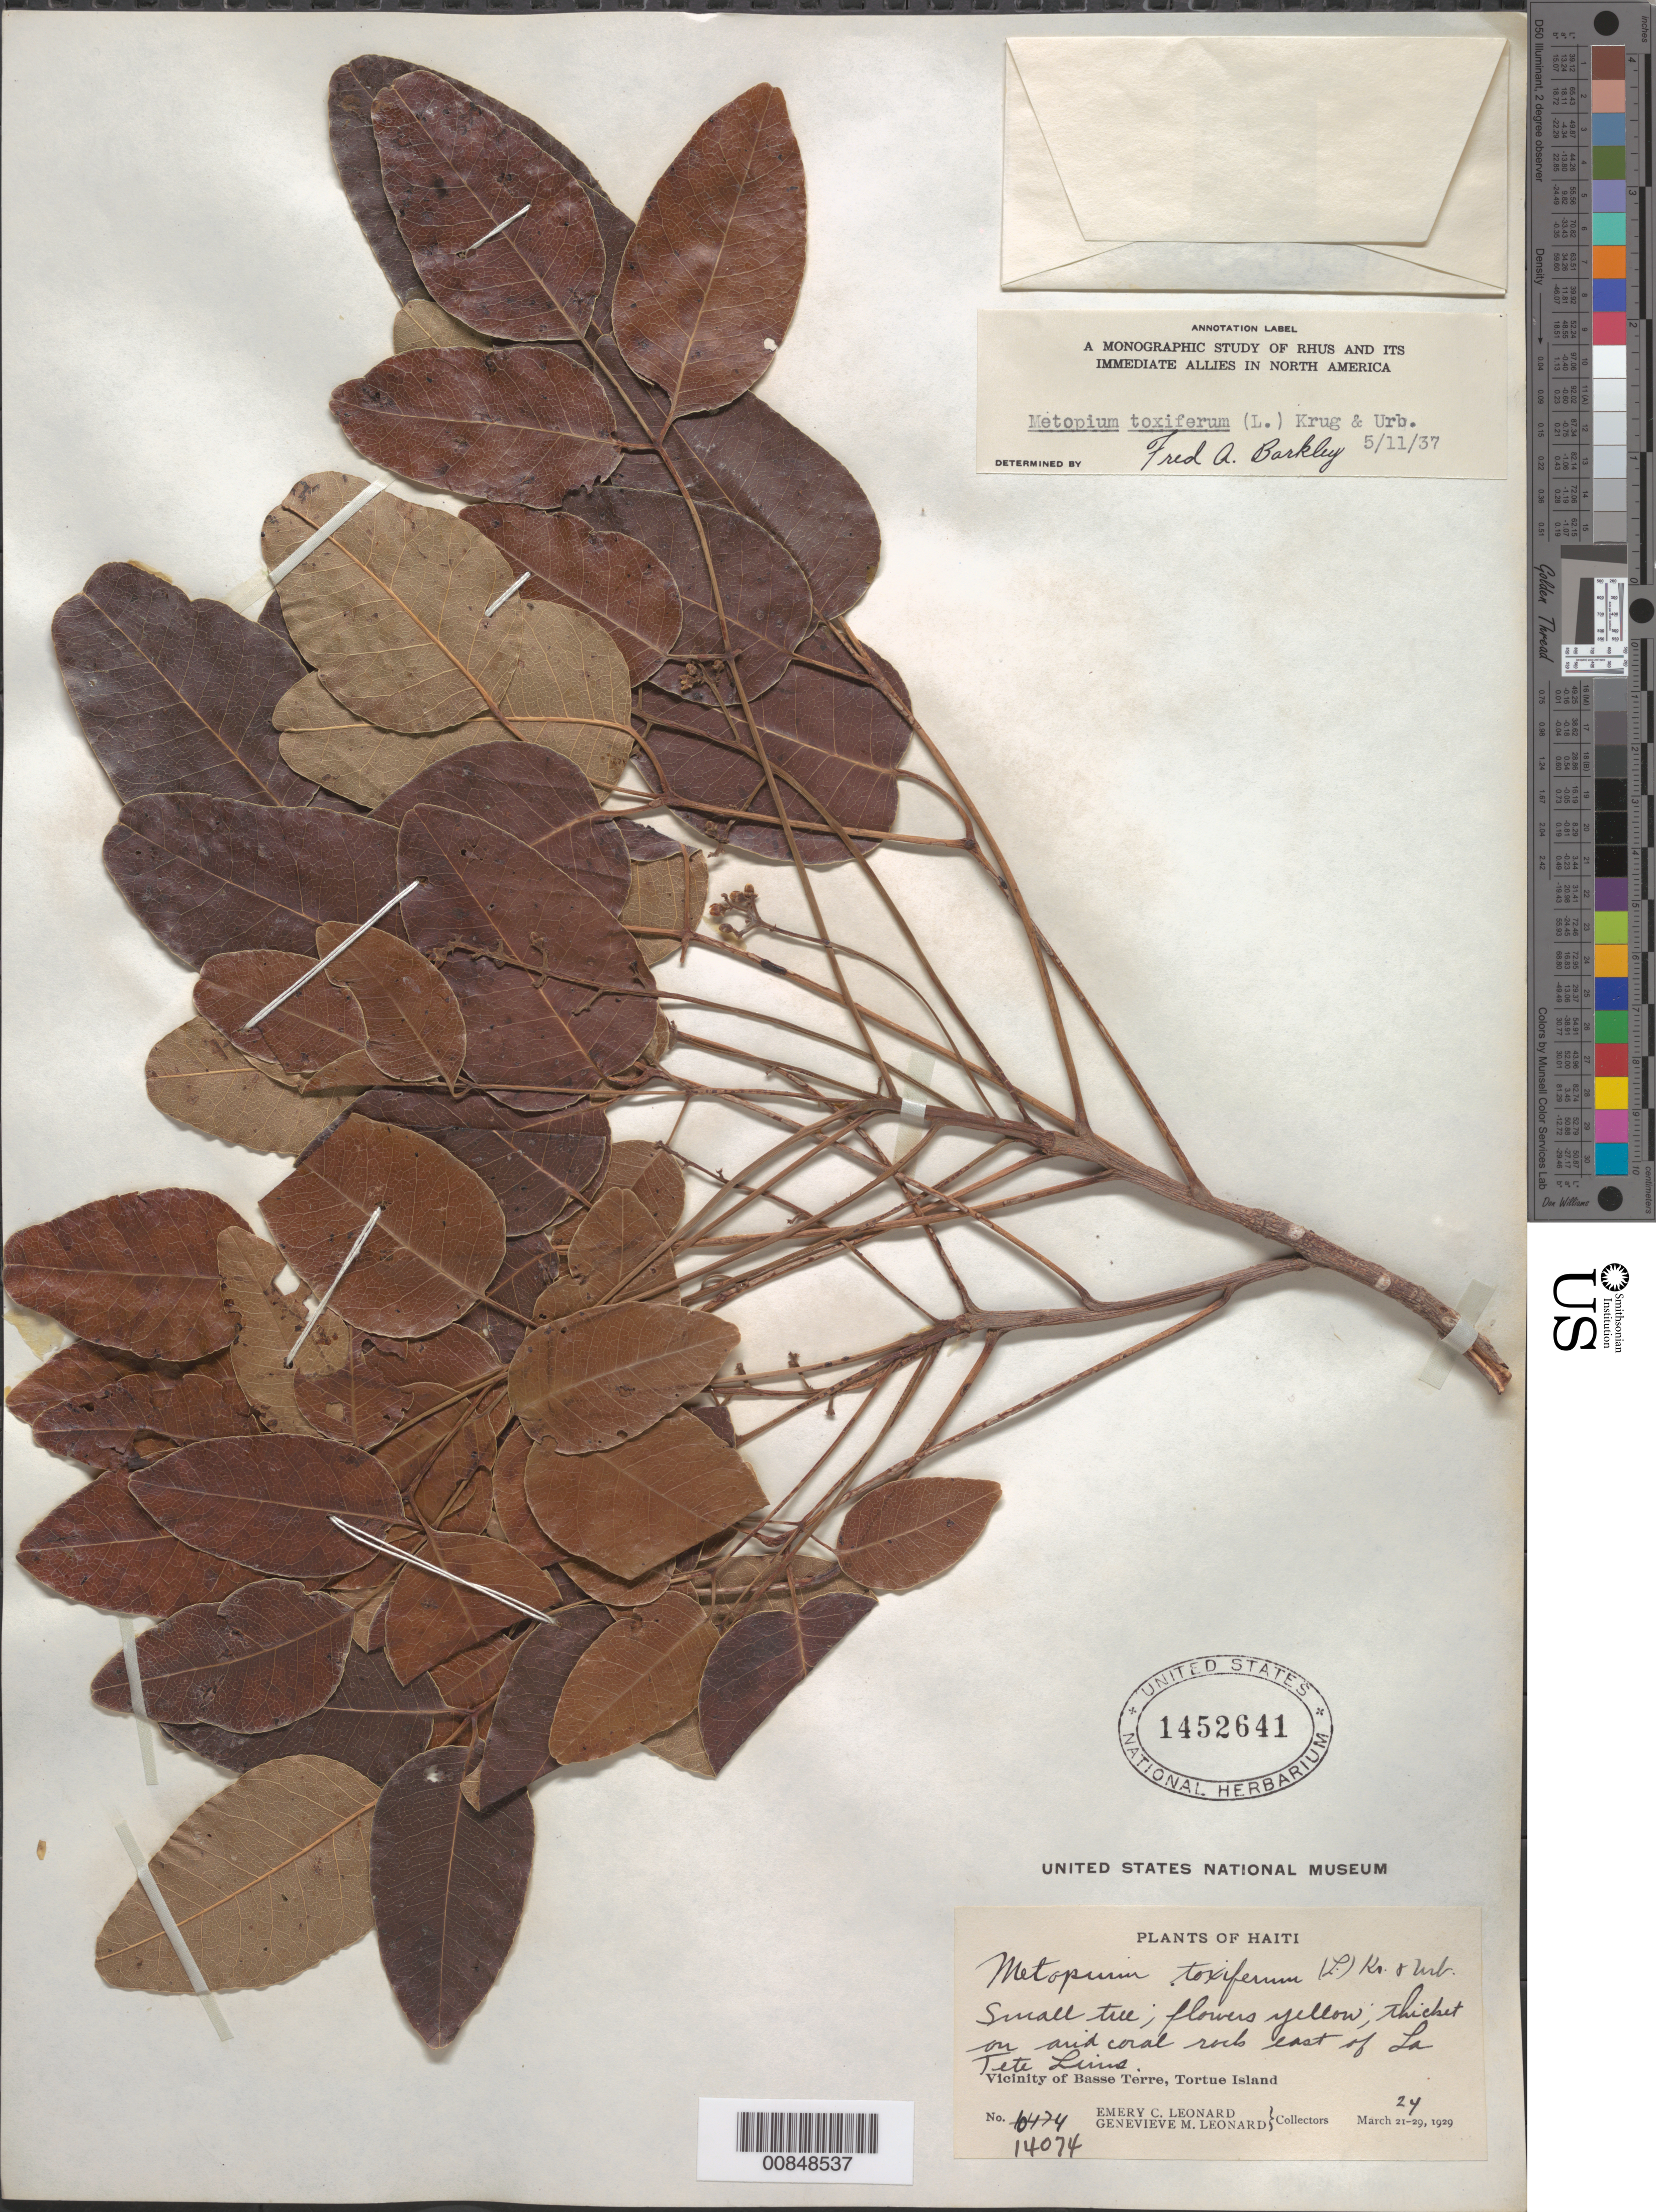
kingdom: Plantae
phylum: Tracheophyta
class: Magnoliopsida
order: Sapindales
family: Anacardiaceae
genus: Metopium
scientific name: Metopium toxiferum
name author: (L.) Krug & Urb.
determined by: Barkley, F. A.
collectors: E. C. Leonard & G. M. Leonard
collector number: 14074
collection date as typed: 24 Mar 1929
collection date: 1929-03-24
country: Haiti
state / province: Nord-Ouest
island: Île de la Tortue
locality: Vicinity of Basse Terre, E of La Tete Luis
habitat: Thicket on arid coral rock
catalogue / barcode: US 1452641